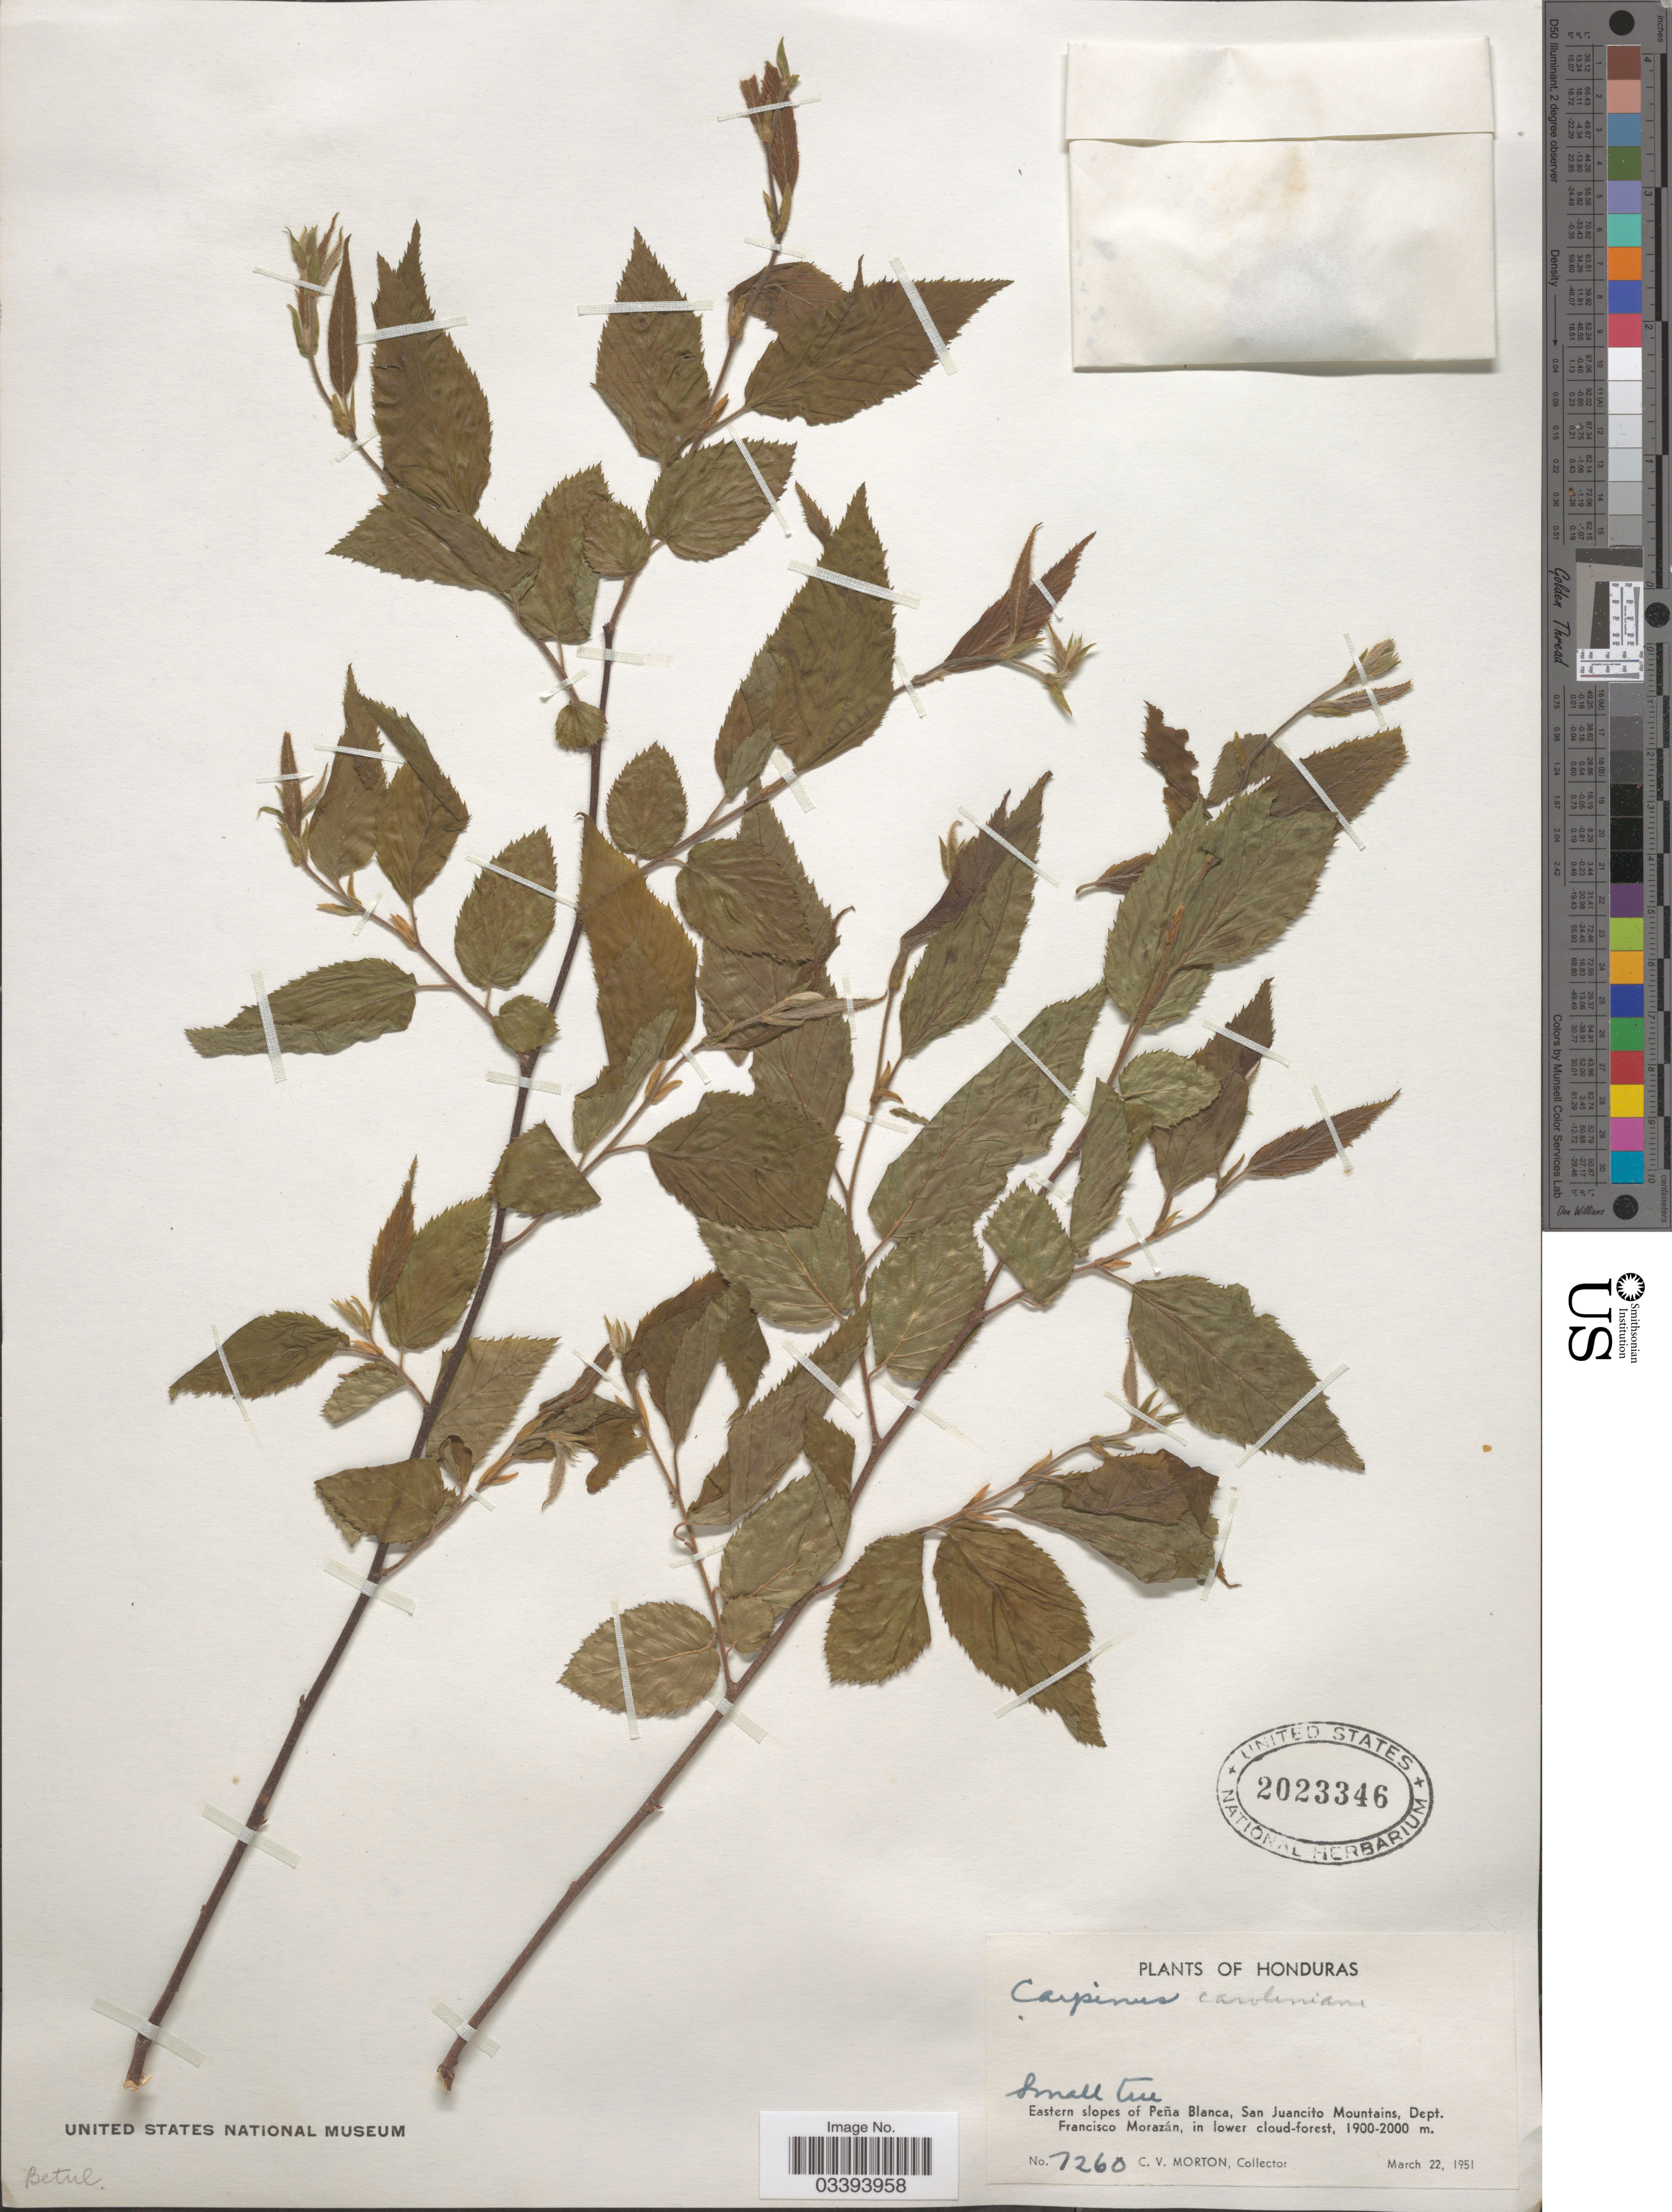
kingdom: Plantae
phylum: Tracheophyta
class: Magnoliopsida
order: Fagales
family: Betulaceae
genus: Carpinus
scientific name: Carpinus caroliniana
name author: Walter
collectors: C. V. Morton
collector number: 7260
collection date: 1951-03-22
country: Honduras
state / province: Fco. Morazán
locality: Eastern slopes of Peña Blanca, San Juancito Mountains, Dept. Francisco Morazán.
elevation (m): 1900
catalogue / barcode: US 2023346